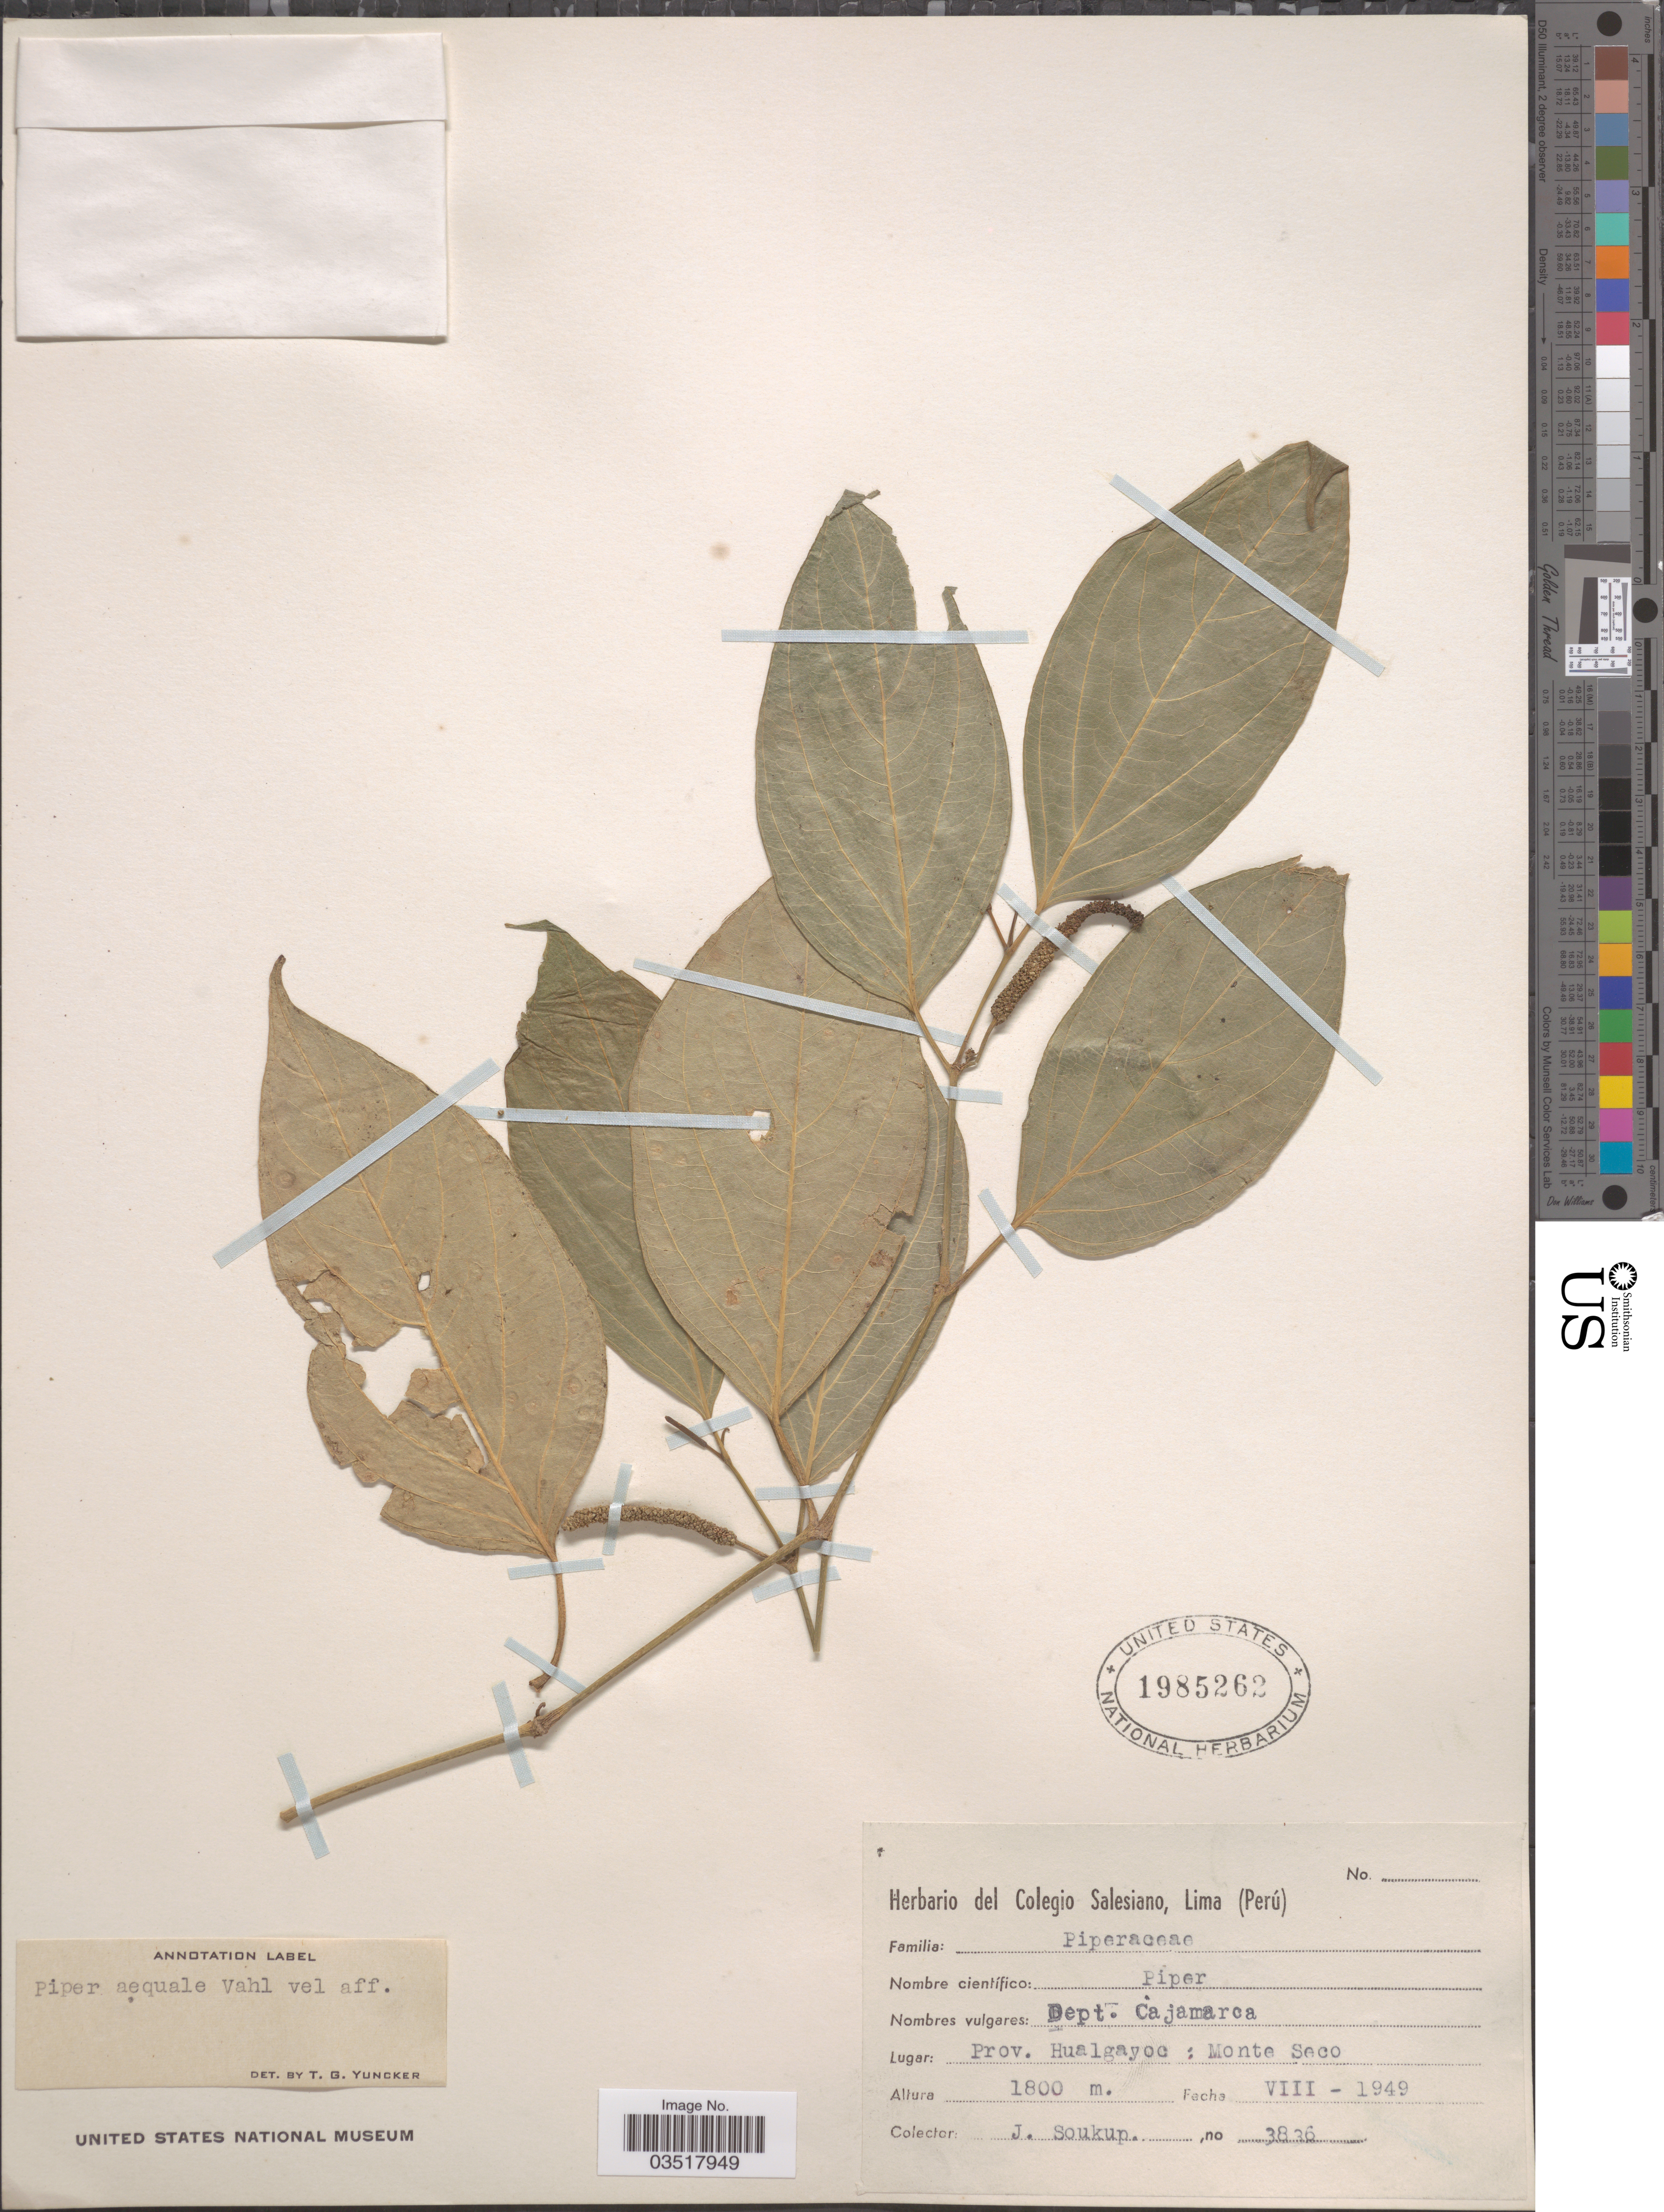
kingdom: Plantae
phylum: Tracheophyta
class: Magnoliopsida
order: Piperales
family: Piperaceae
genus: Piper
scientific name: Piper aequale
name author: Vahl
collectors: J. Soukup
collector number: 3836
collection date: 1949-08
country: Peru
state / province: Cajamarca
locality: Dept. Cajamarca. Prov. Hualgayoc: Monte Seco.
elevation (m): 1800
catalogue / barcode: US 1985262